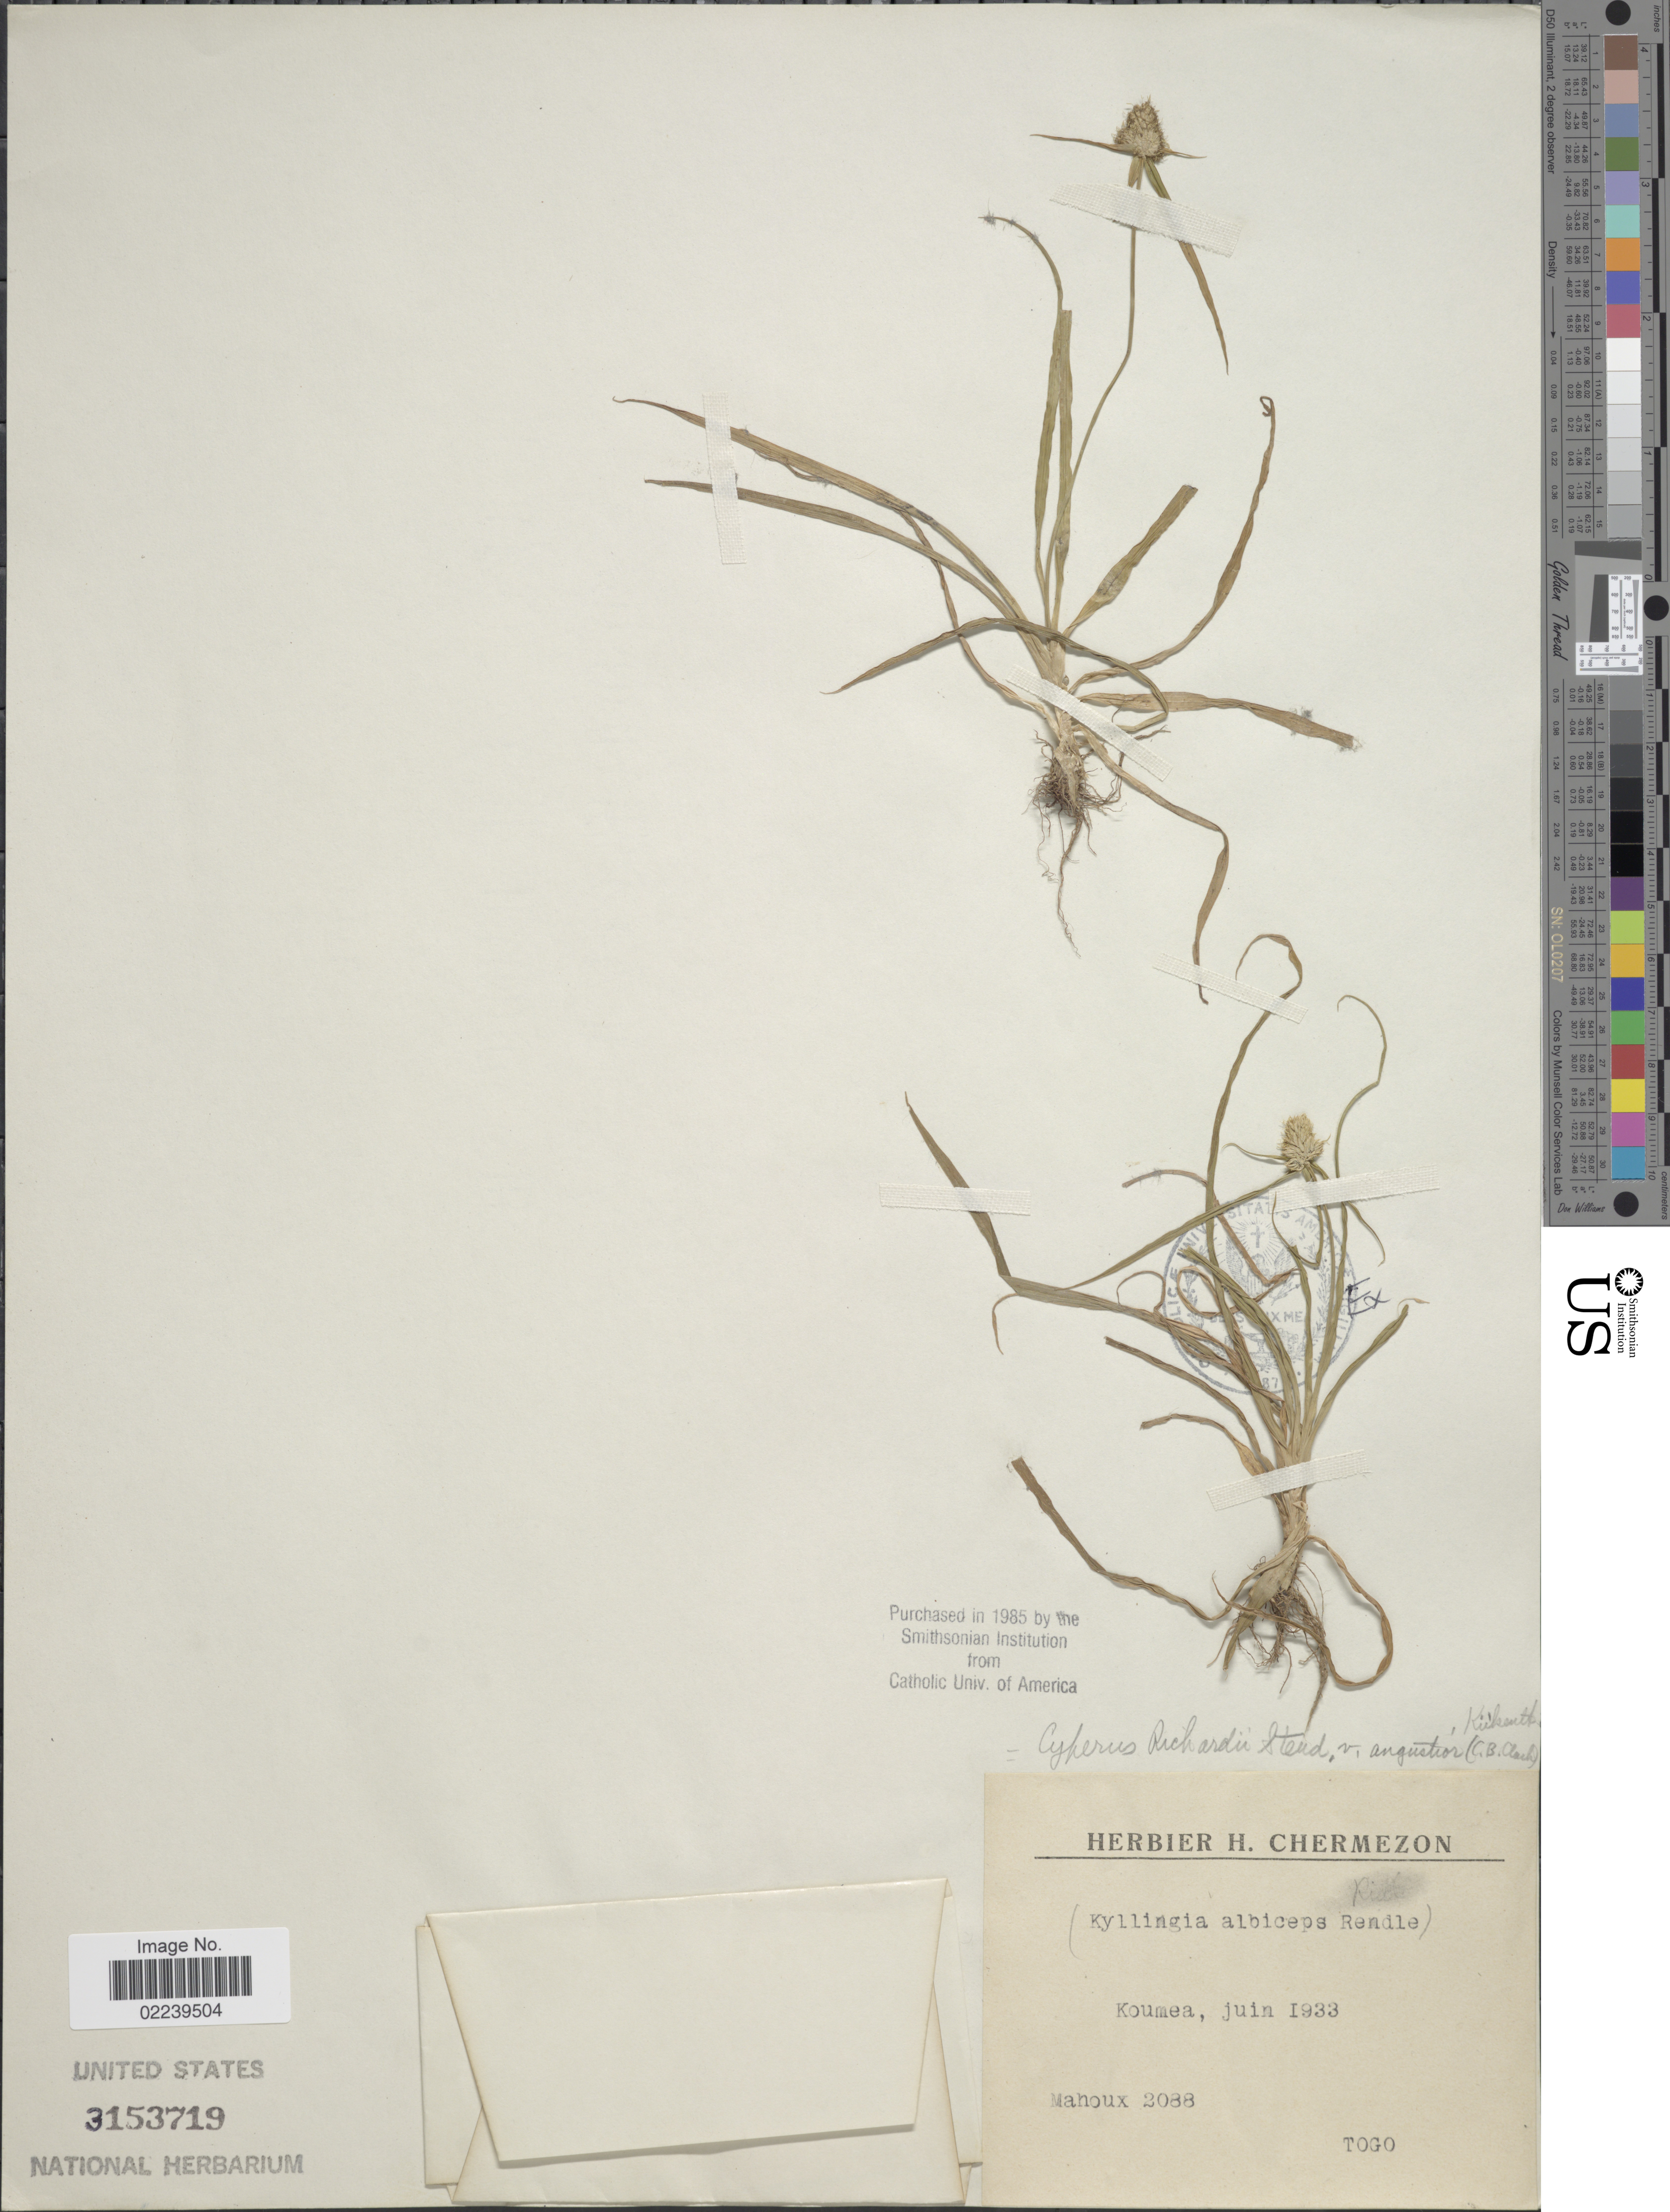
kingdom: Plantae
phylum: Tracheophyta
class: Liliopsida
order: Poales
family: Cyperaceae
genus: Cyperus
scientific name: Cyperus richardii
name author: Steud.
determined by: Strong, Mark T., (BOT), Smithsonian Institution - National Museum of Natural History (UNITED STATES)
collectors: P. Mahoux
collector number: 2088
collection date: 1933-06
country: Togo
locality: Koumea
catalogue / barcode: US 3153719